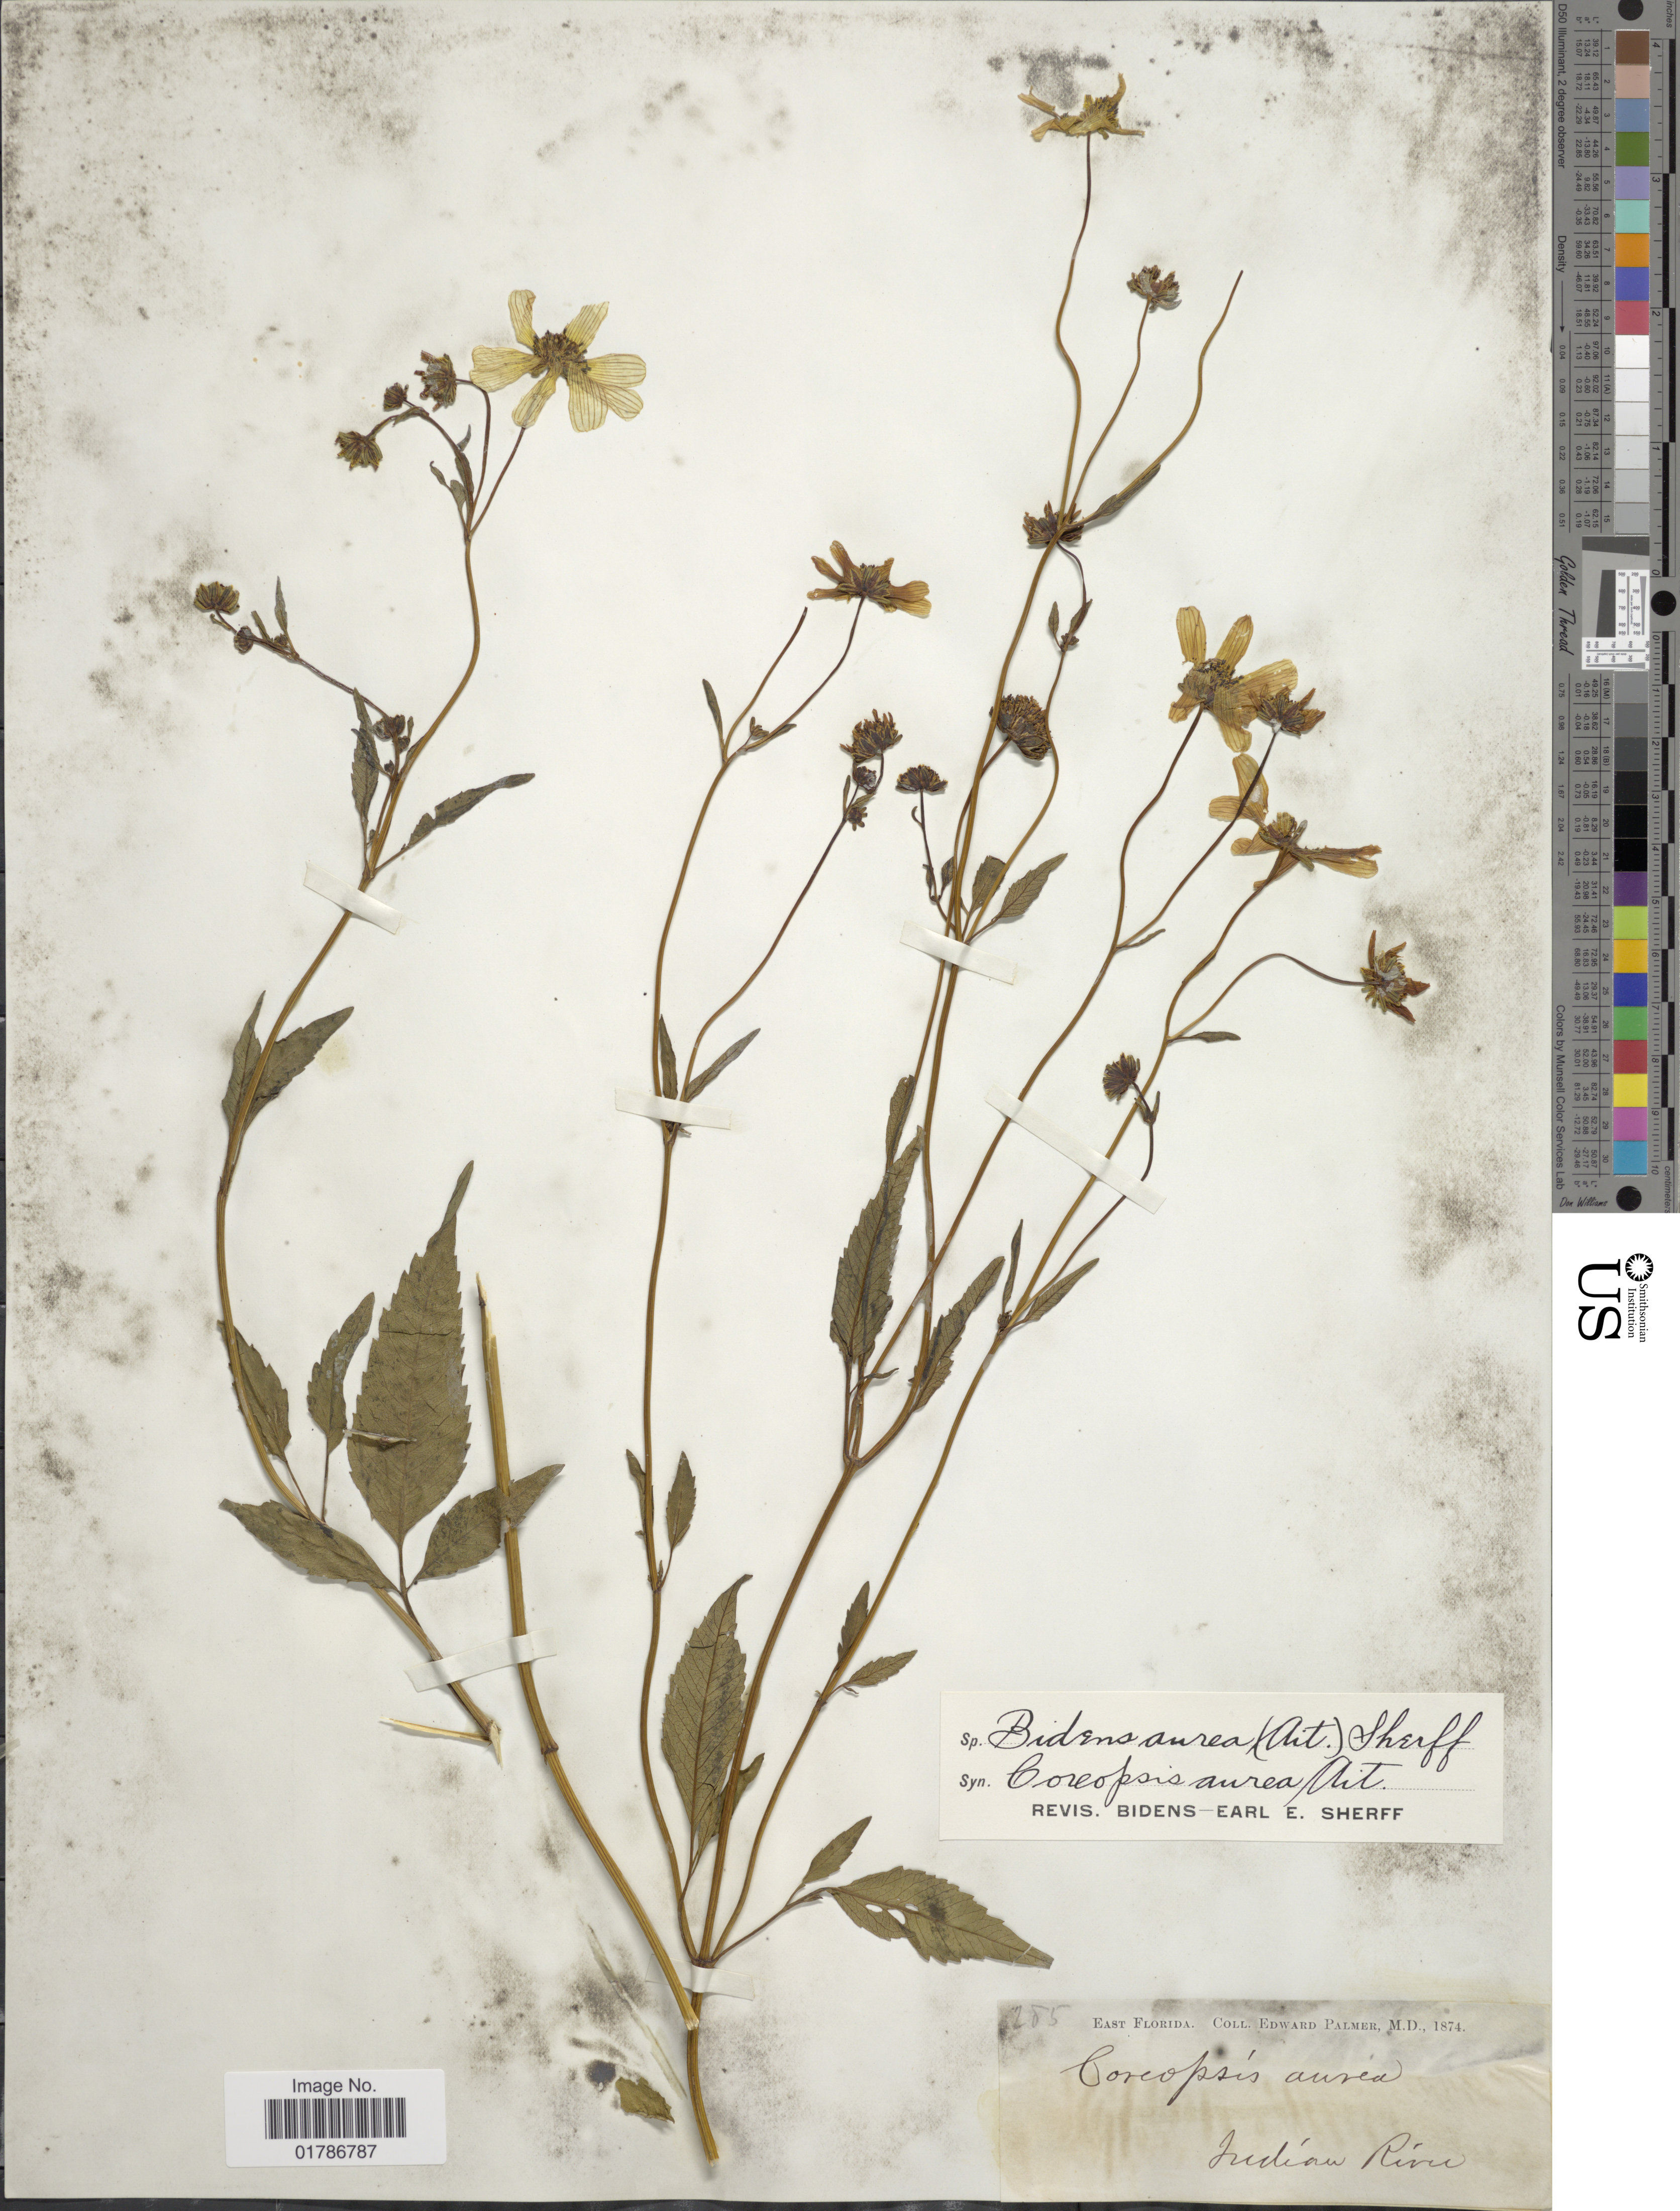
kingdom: Plantae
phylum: Tracheophyta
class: Magnoliopsida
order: Asterales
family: Asteraceae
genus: Bidens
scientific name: Bidens mitis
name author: (Michx.) Sherff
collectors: E. Palmer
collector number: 285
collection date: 1874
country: United States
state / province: Florida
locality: East Florida, Indian River